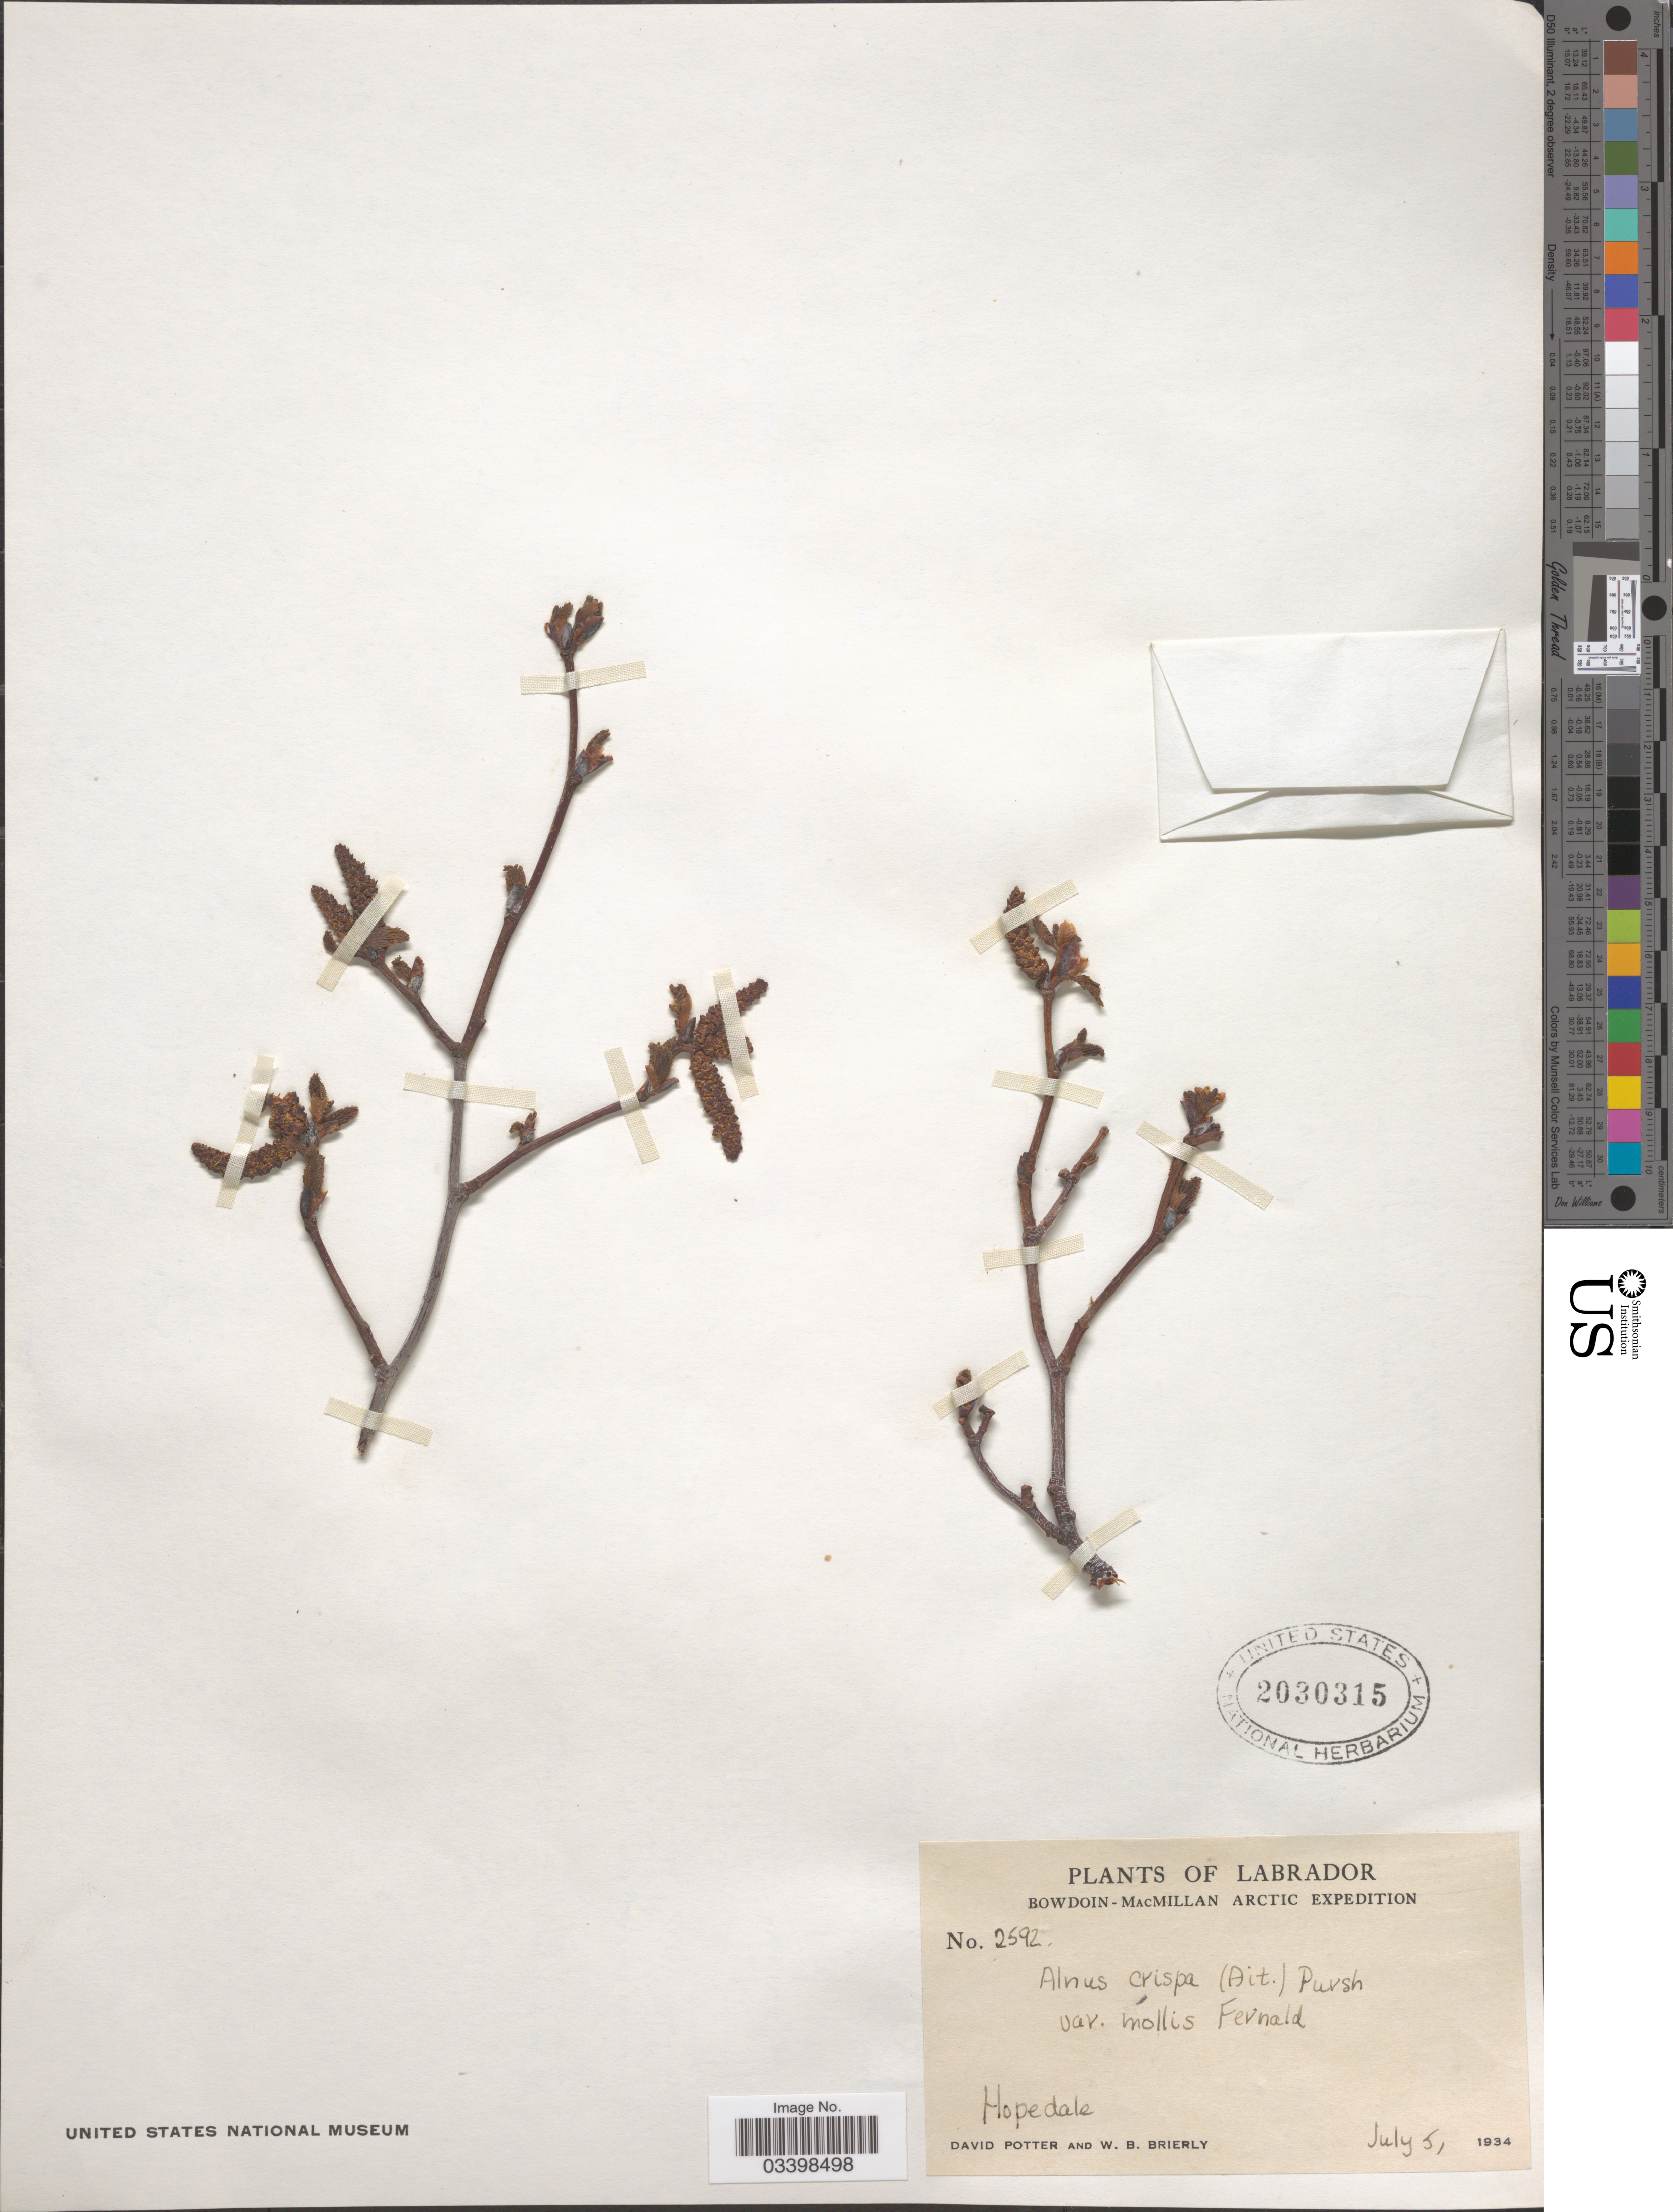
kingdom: Plantae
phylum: Tracheophyta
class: Magnoliopsida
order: Fagales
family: Betulaceae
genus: Alnus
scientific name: Alnus viridis subsp. crispa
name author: (Aiton) Turrill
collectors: D. Potter & W. Brierly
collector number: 2592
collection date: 1934-07-05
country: Canada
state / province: Newfoundland and Labrador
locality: Labrador. Hopedale.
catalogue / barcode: US 2030315